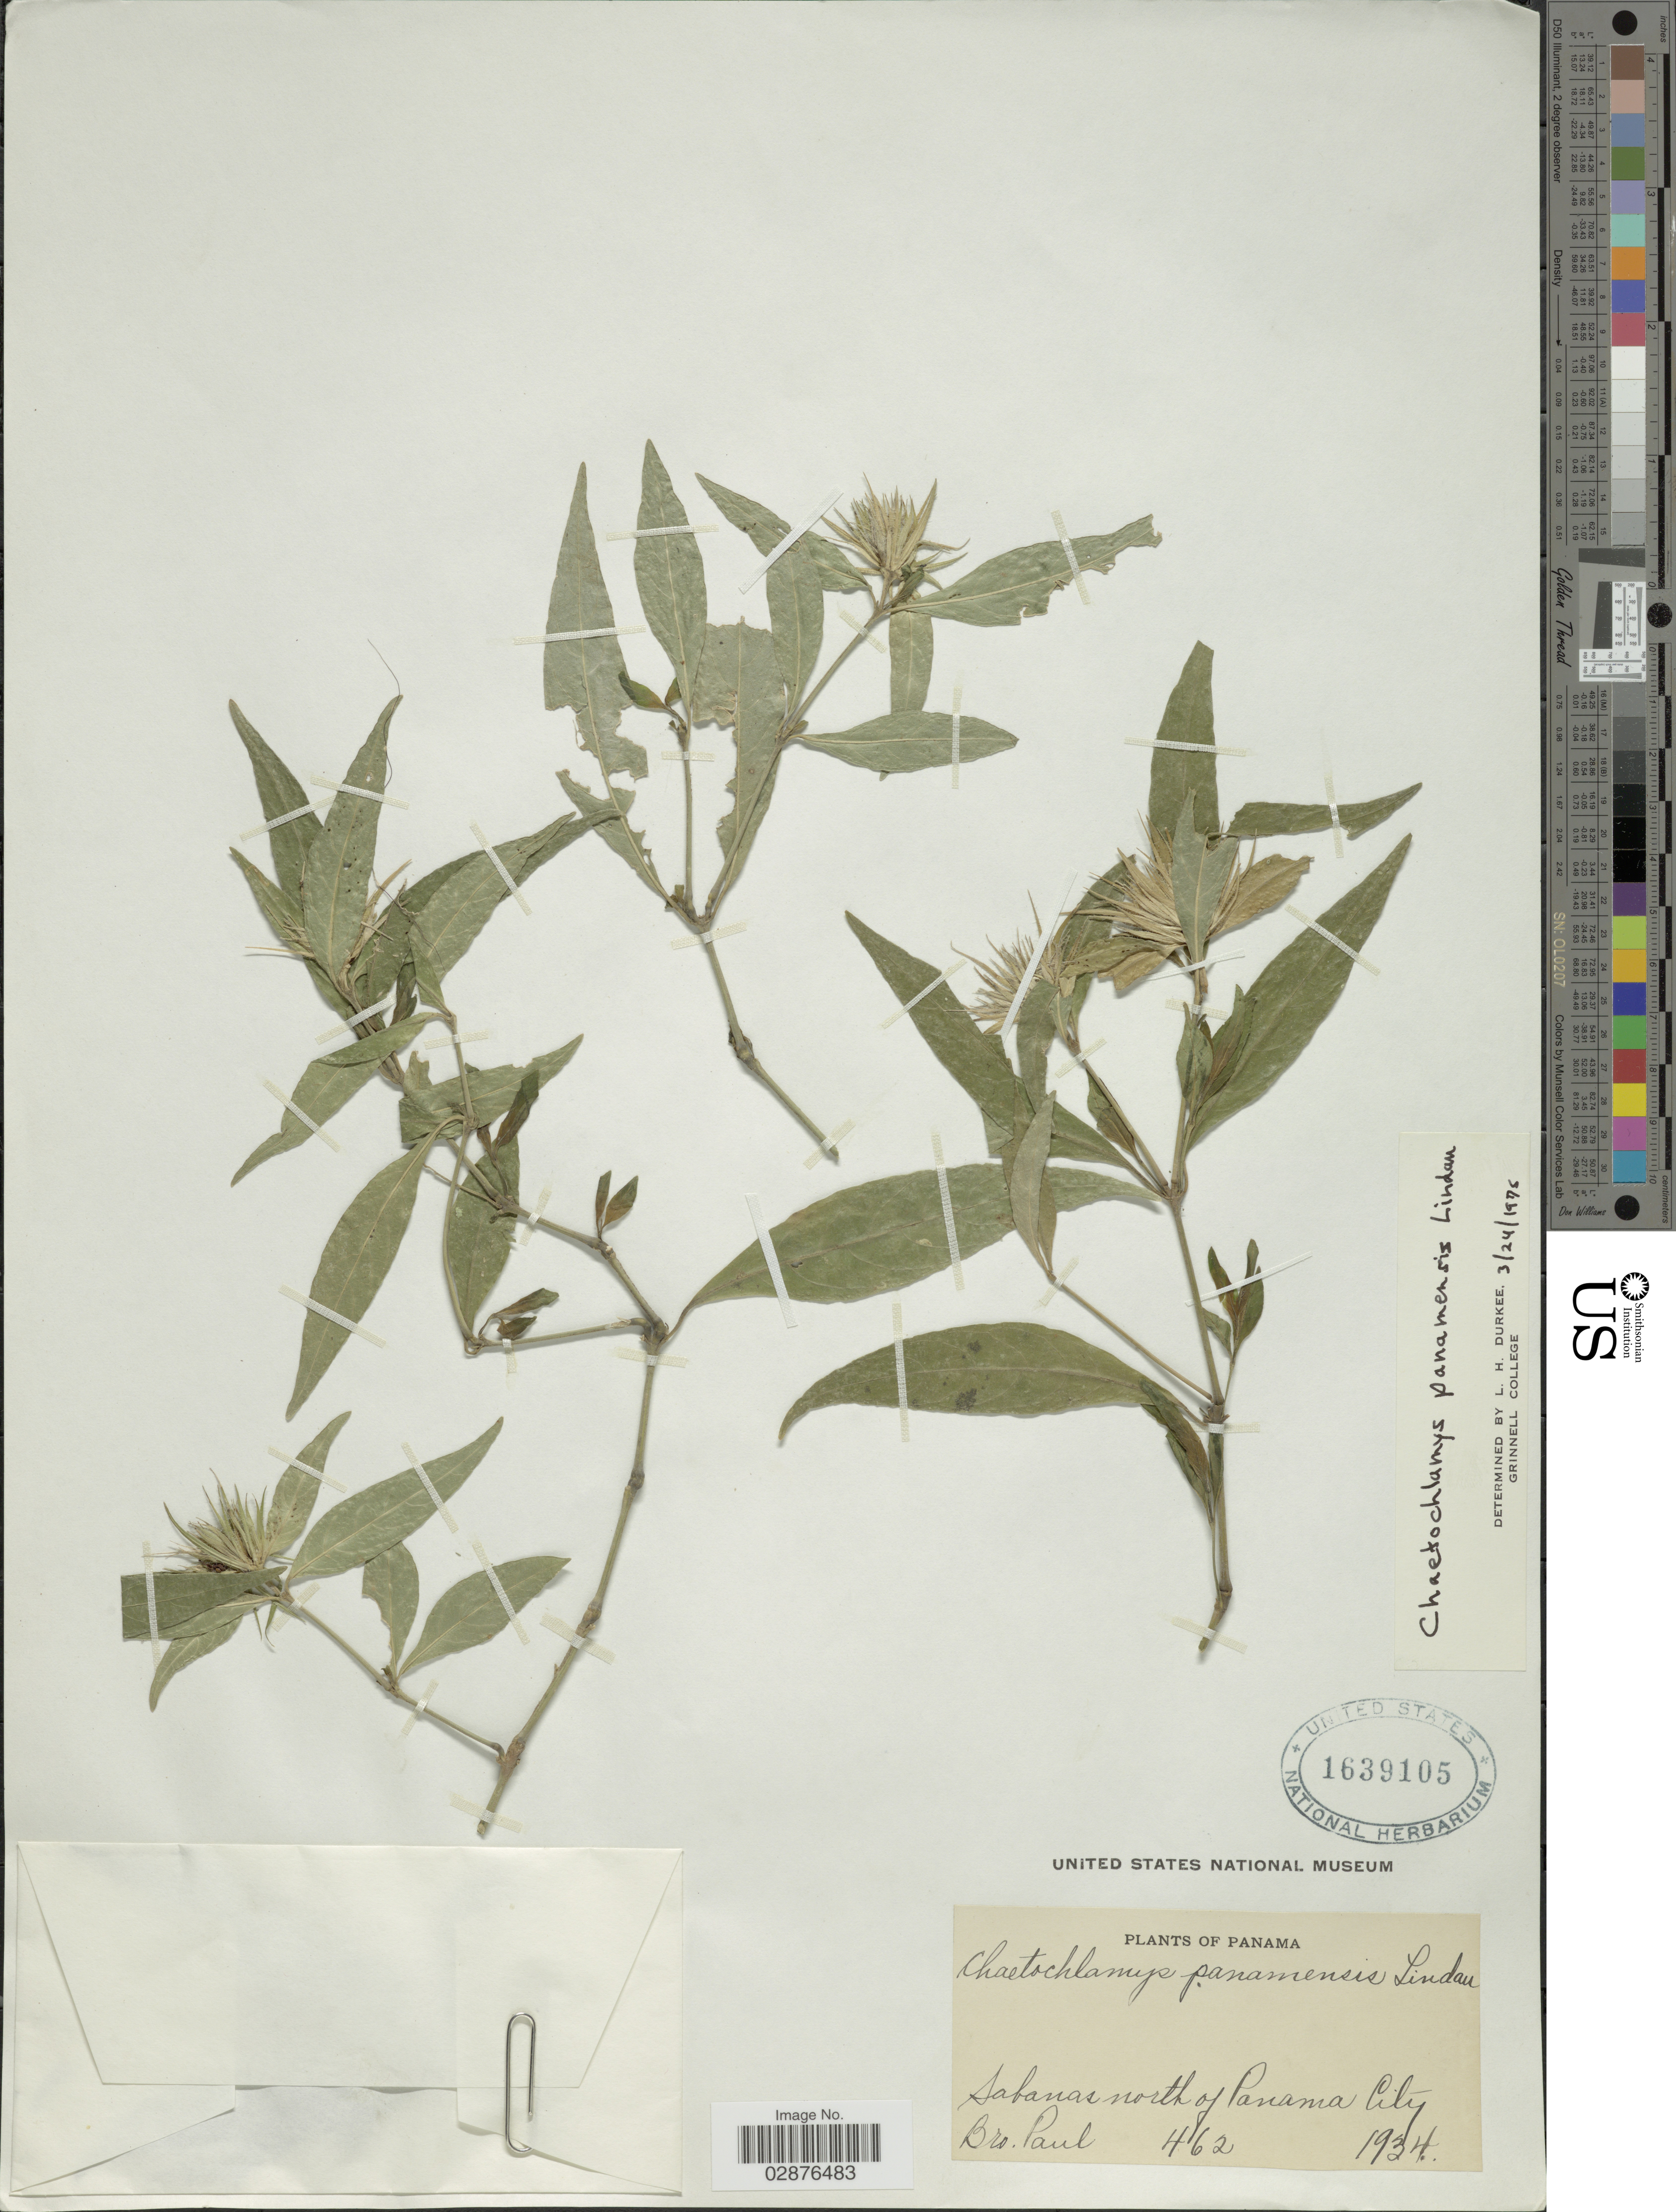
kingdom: Plantae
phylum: Tracheophyta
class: Magnoliopsida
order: Lamiales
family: Acanthaceae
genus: Justicia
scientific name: Justicia isthmensis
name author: T.F. Daniel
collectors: B. Paul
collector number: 462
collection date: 1934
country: Panama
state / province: Panamá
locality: Sabanas north of Panama City.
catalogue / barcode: US 1639105